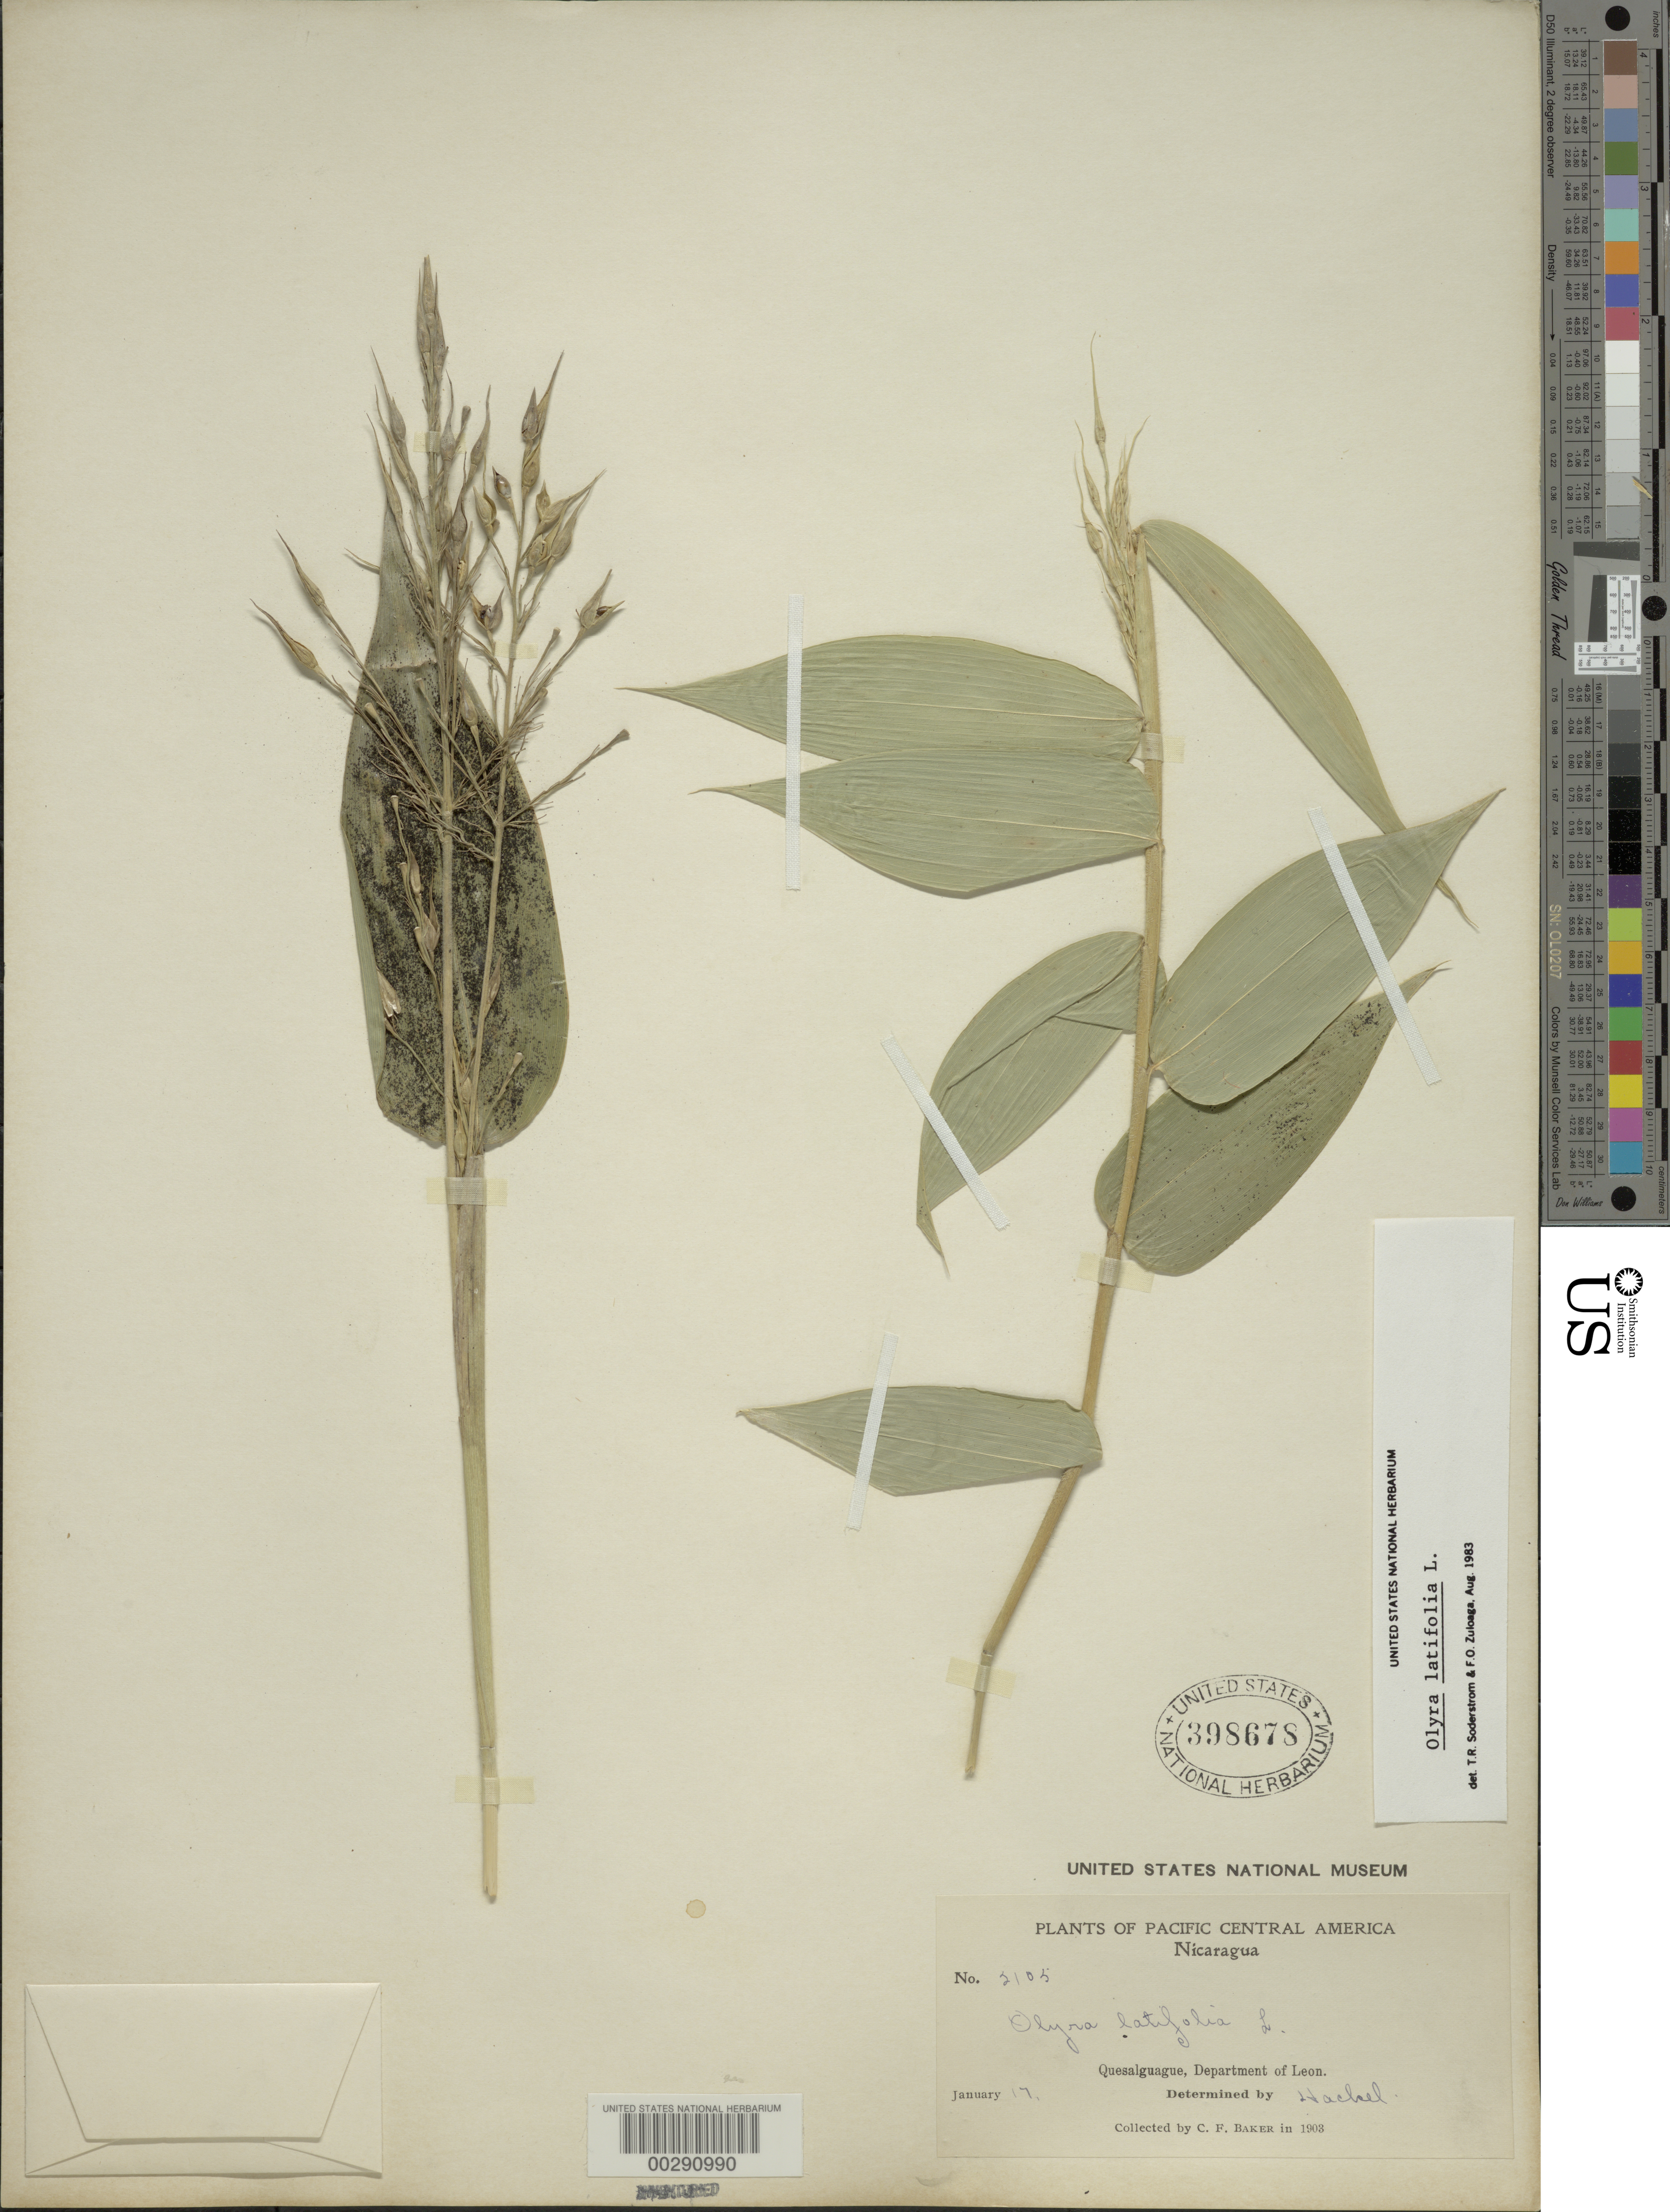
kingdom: Plantae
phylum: Tracheophyta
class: Liliopsida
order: Poales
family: Poaceae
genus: Olyra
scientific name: Olyra latifolia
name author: L.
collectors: C. F. Baker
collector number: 2103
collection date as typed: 17 Jan 1903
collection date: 1903-01-17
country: Nicaragua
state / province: León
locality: Quesalguague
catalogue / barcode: US 398678